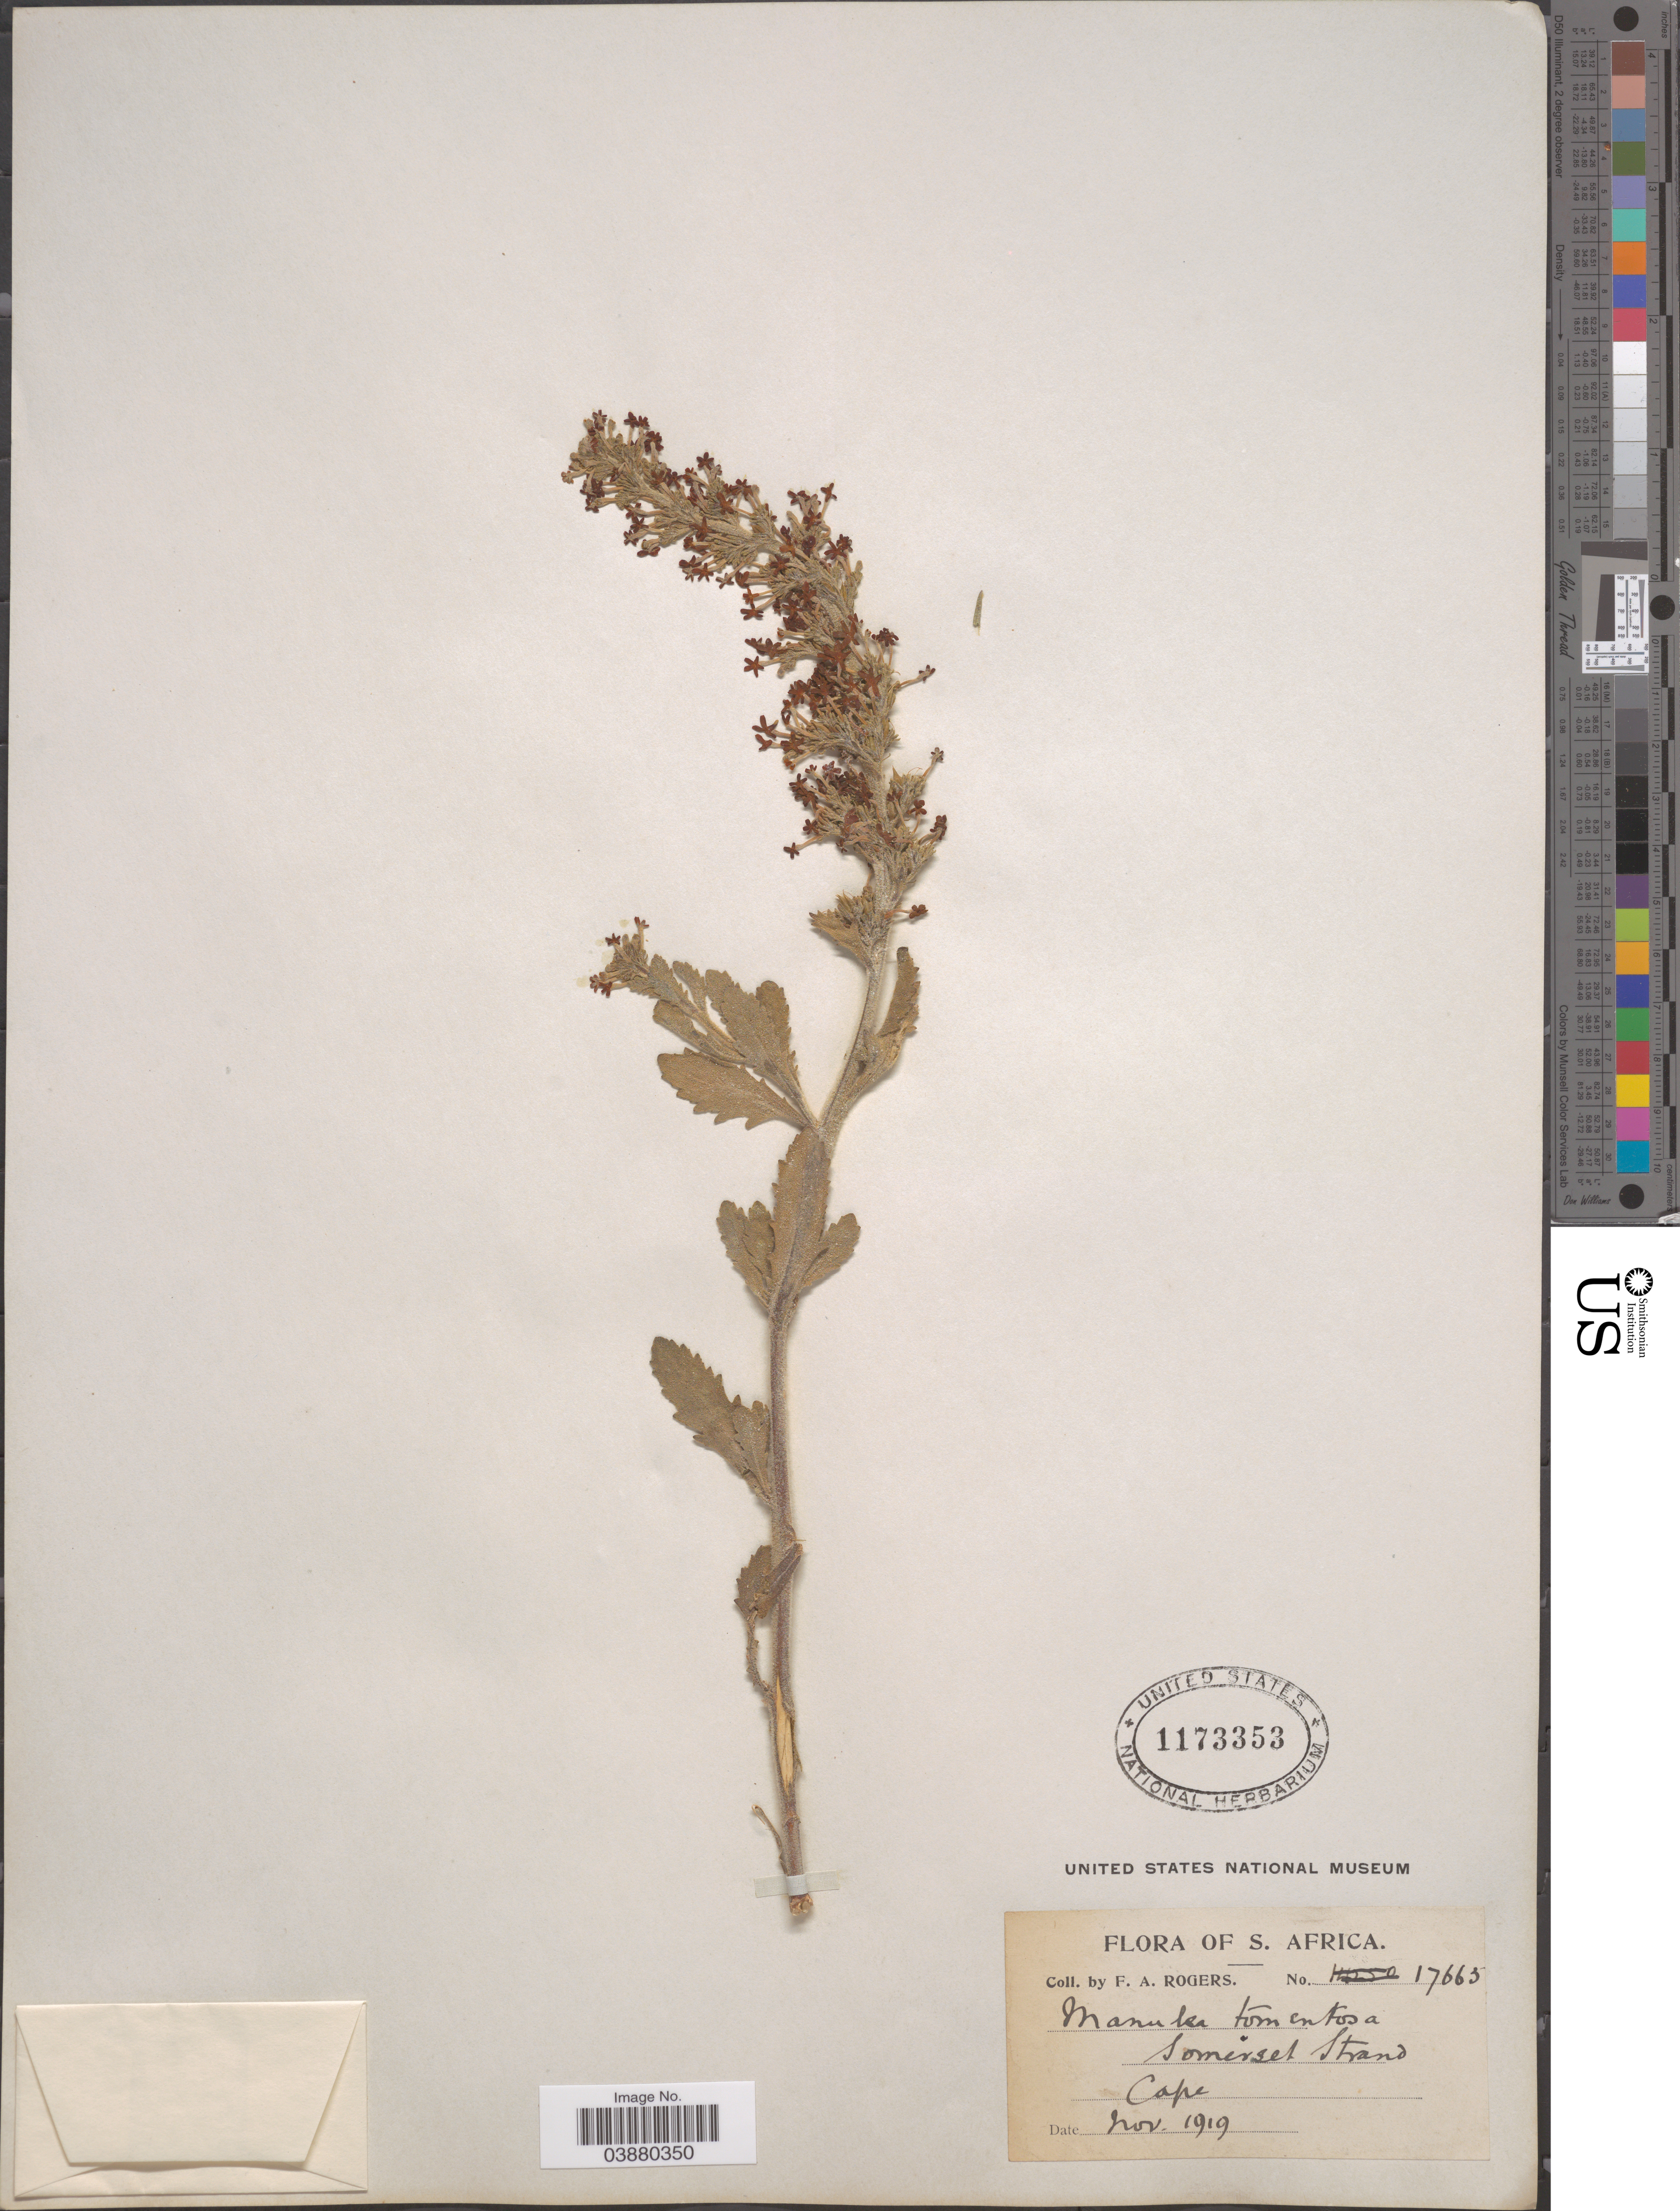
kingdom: Plantae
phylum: Tracheophyta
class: Magnoliopsida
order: Lamiales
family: Scrophulariaceae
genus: Manulea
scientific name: Manulea tomentosa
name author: L.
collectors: F. A. Rogers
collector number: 17665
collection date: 1919-11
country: South Africa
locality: S. Africa. Somerset Strand, Cape.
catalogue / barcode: US 1173353